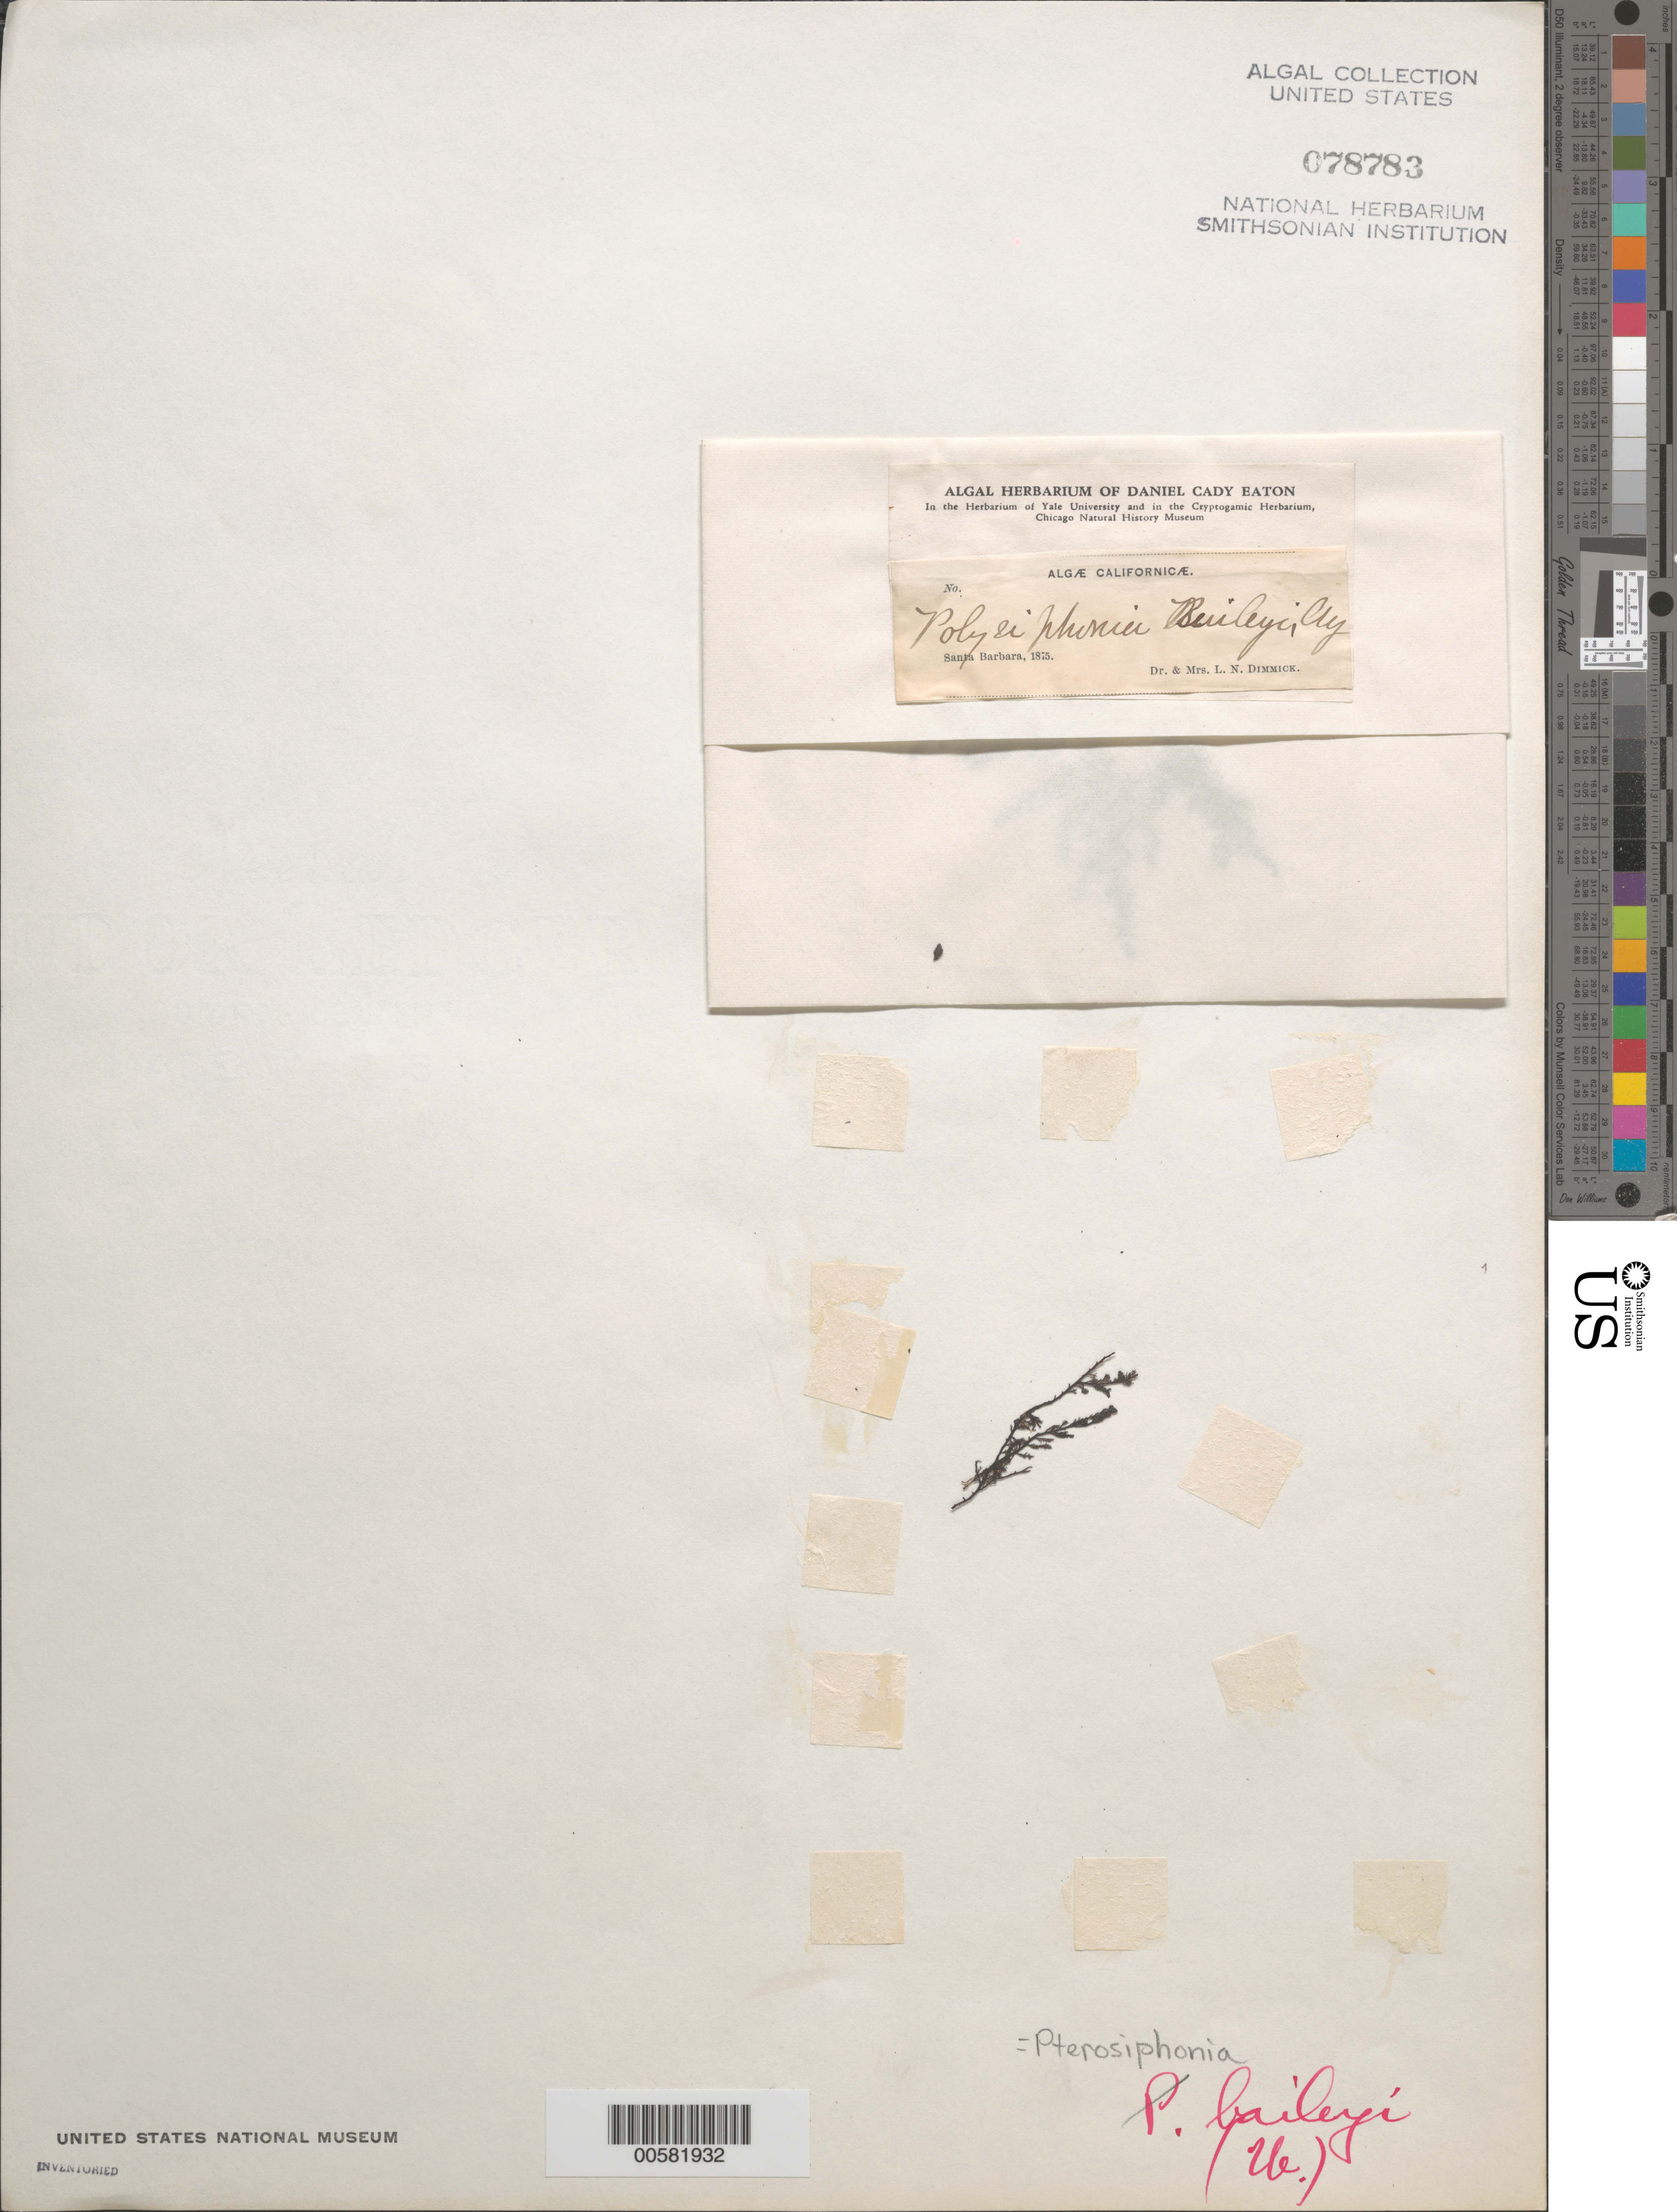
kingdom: Plantae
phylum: Rhodophyta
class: Florideophyceae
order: Ceramiales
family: Rhodomelaceae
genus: Symphyocladiella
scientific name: Symphyocladiella baileyi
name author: (Harvey) D.E.Bustamante et al.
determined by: Algae name updating Project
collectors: L. Dimmick & L. Dimmick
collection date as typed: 1875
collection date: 1875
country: United States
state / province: California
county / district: Santa Barbara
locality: Santa Barbara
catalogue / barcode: US 78783